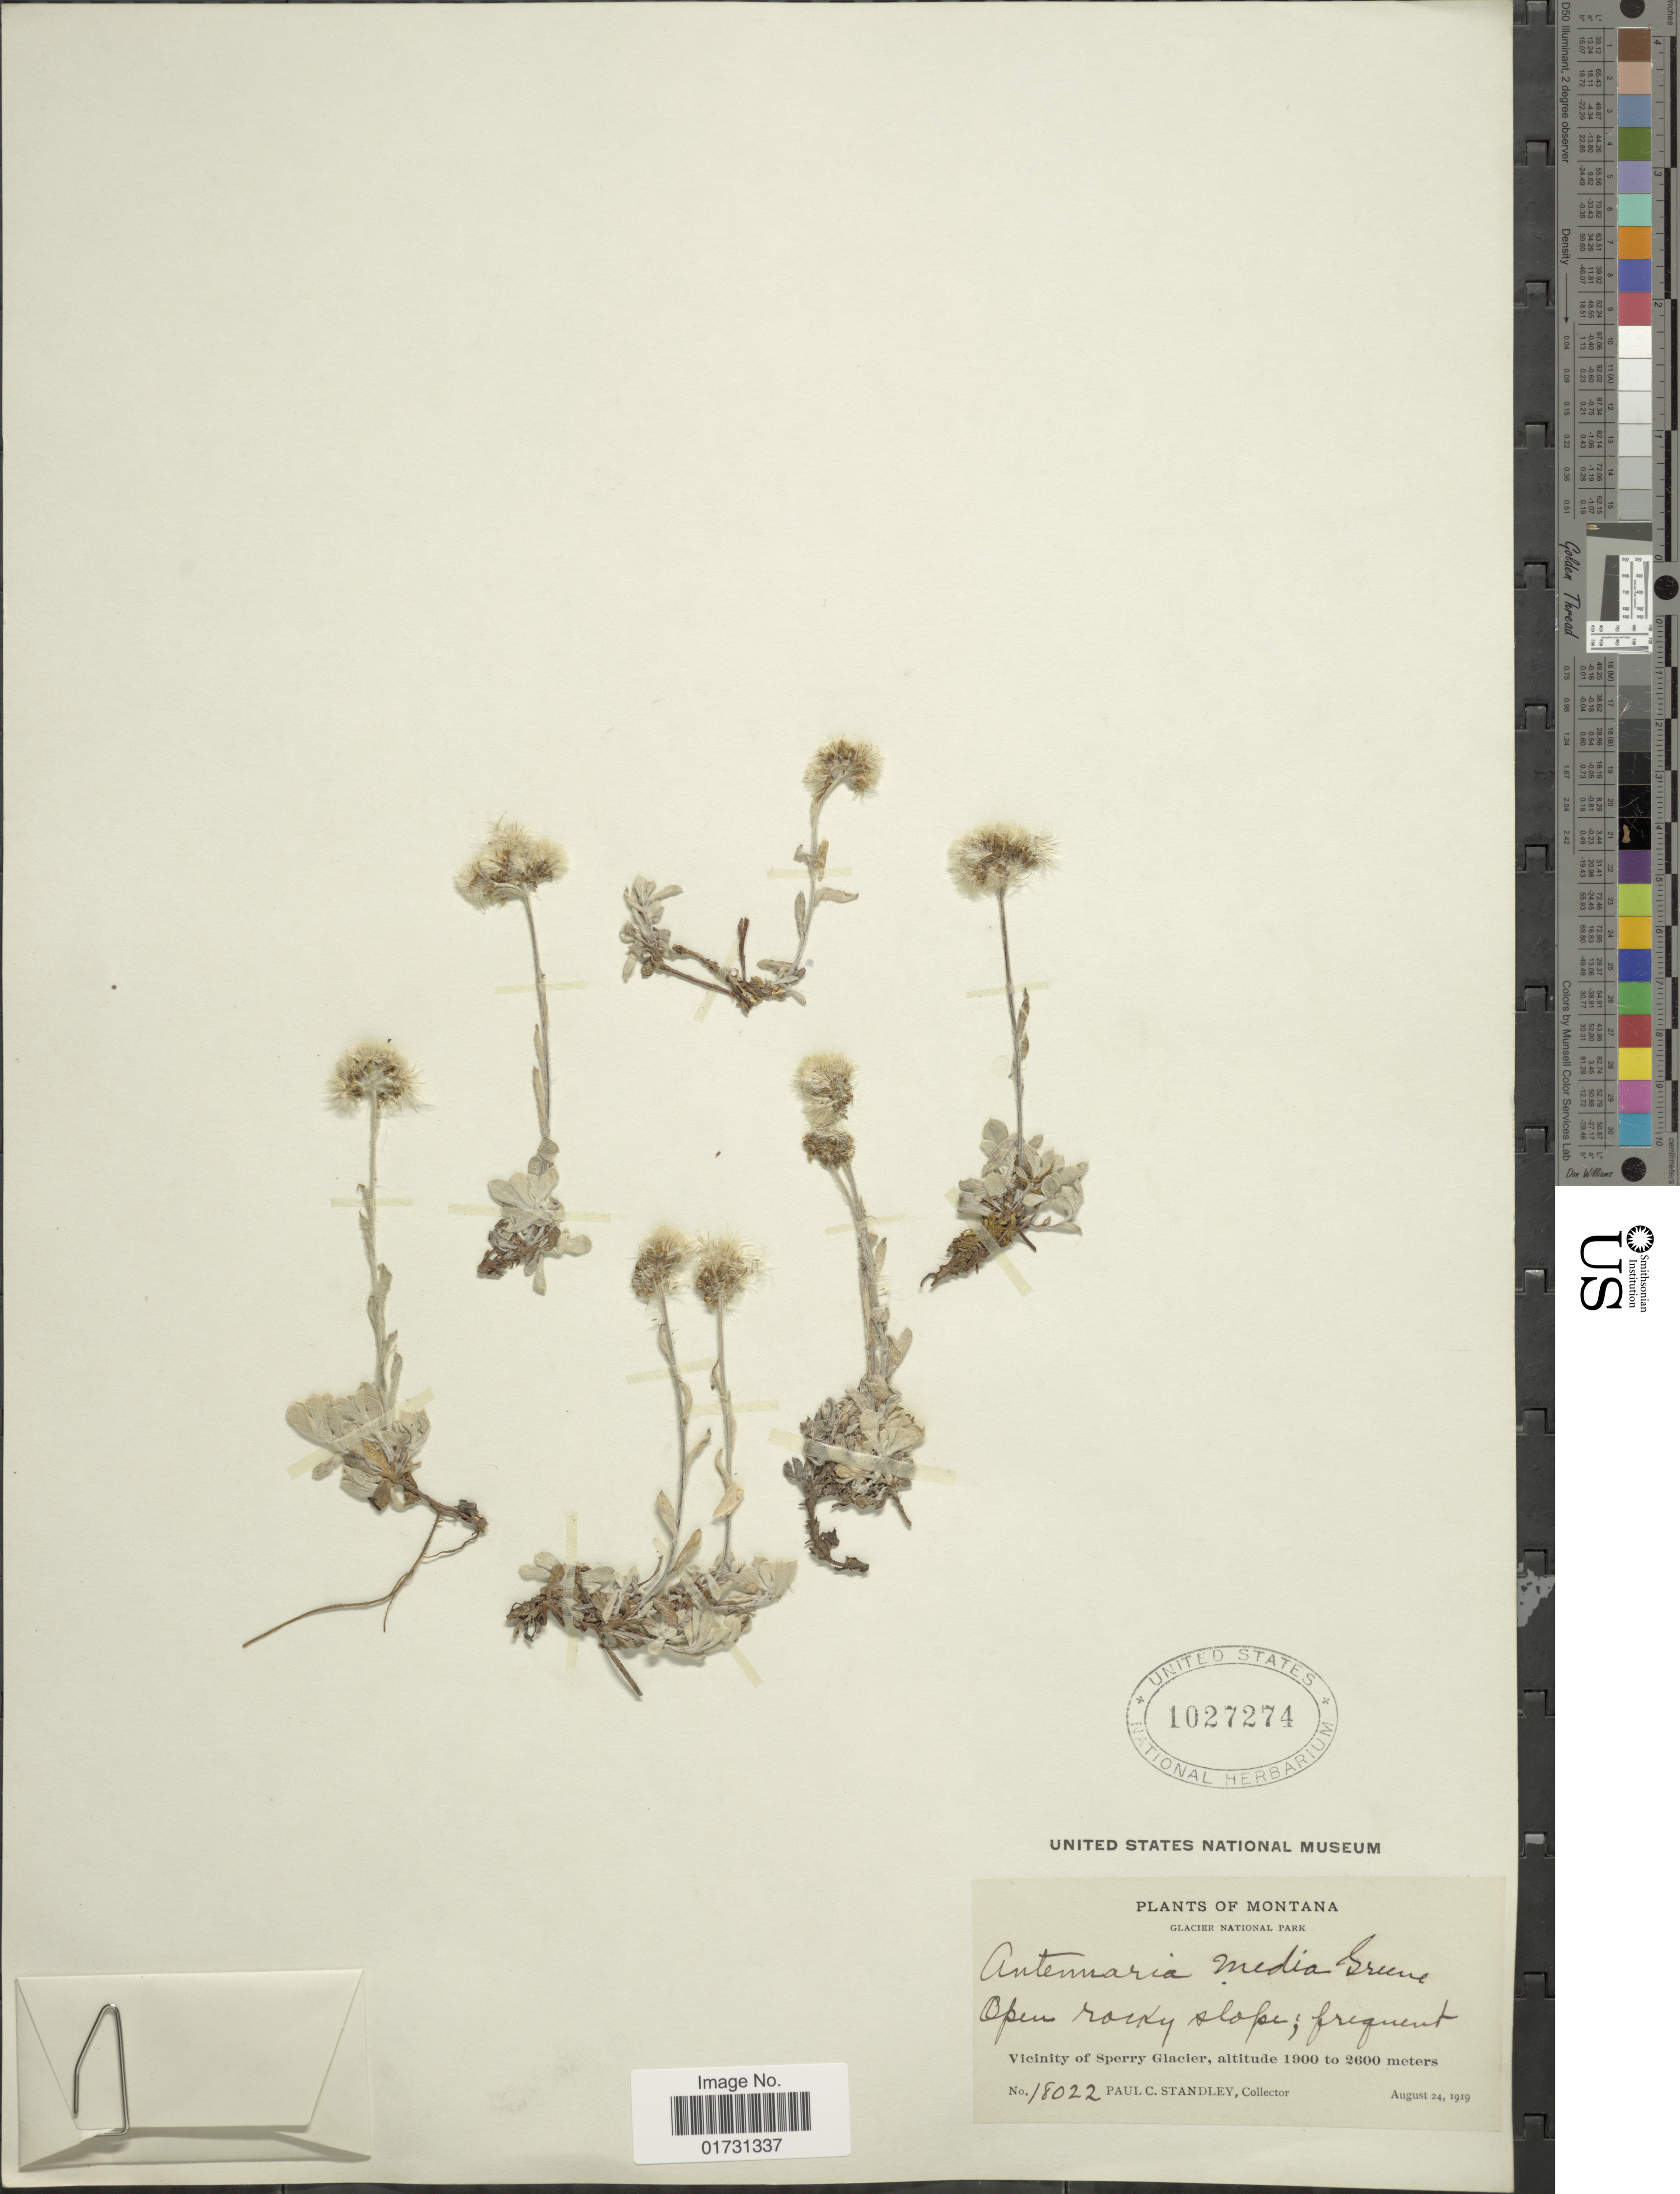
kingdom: Plantae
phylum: Tracheophyta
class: Magnoliopsida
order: Asterales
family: Asteraceae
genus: Antennaria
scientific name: Antennaria media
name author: Greene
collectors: P. C. Standley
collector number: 18022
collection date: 1919-08-24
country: United States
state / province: Montana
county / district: Glacier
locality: Glacier National Park, Open rocky slope, Vicinity of Sperry Glacier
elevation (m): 1900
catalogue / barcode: US 1027274